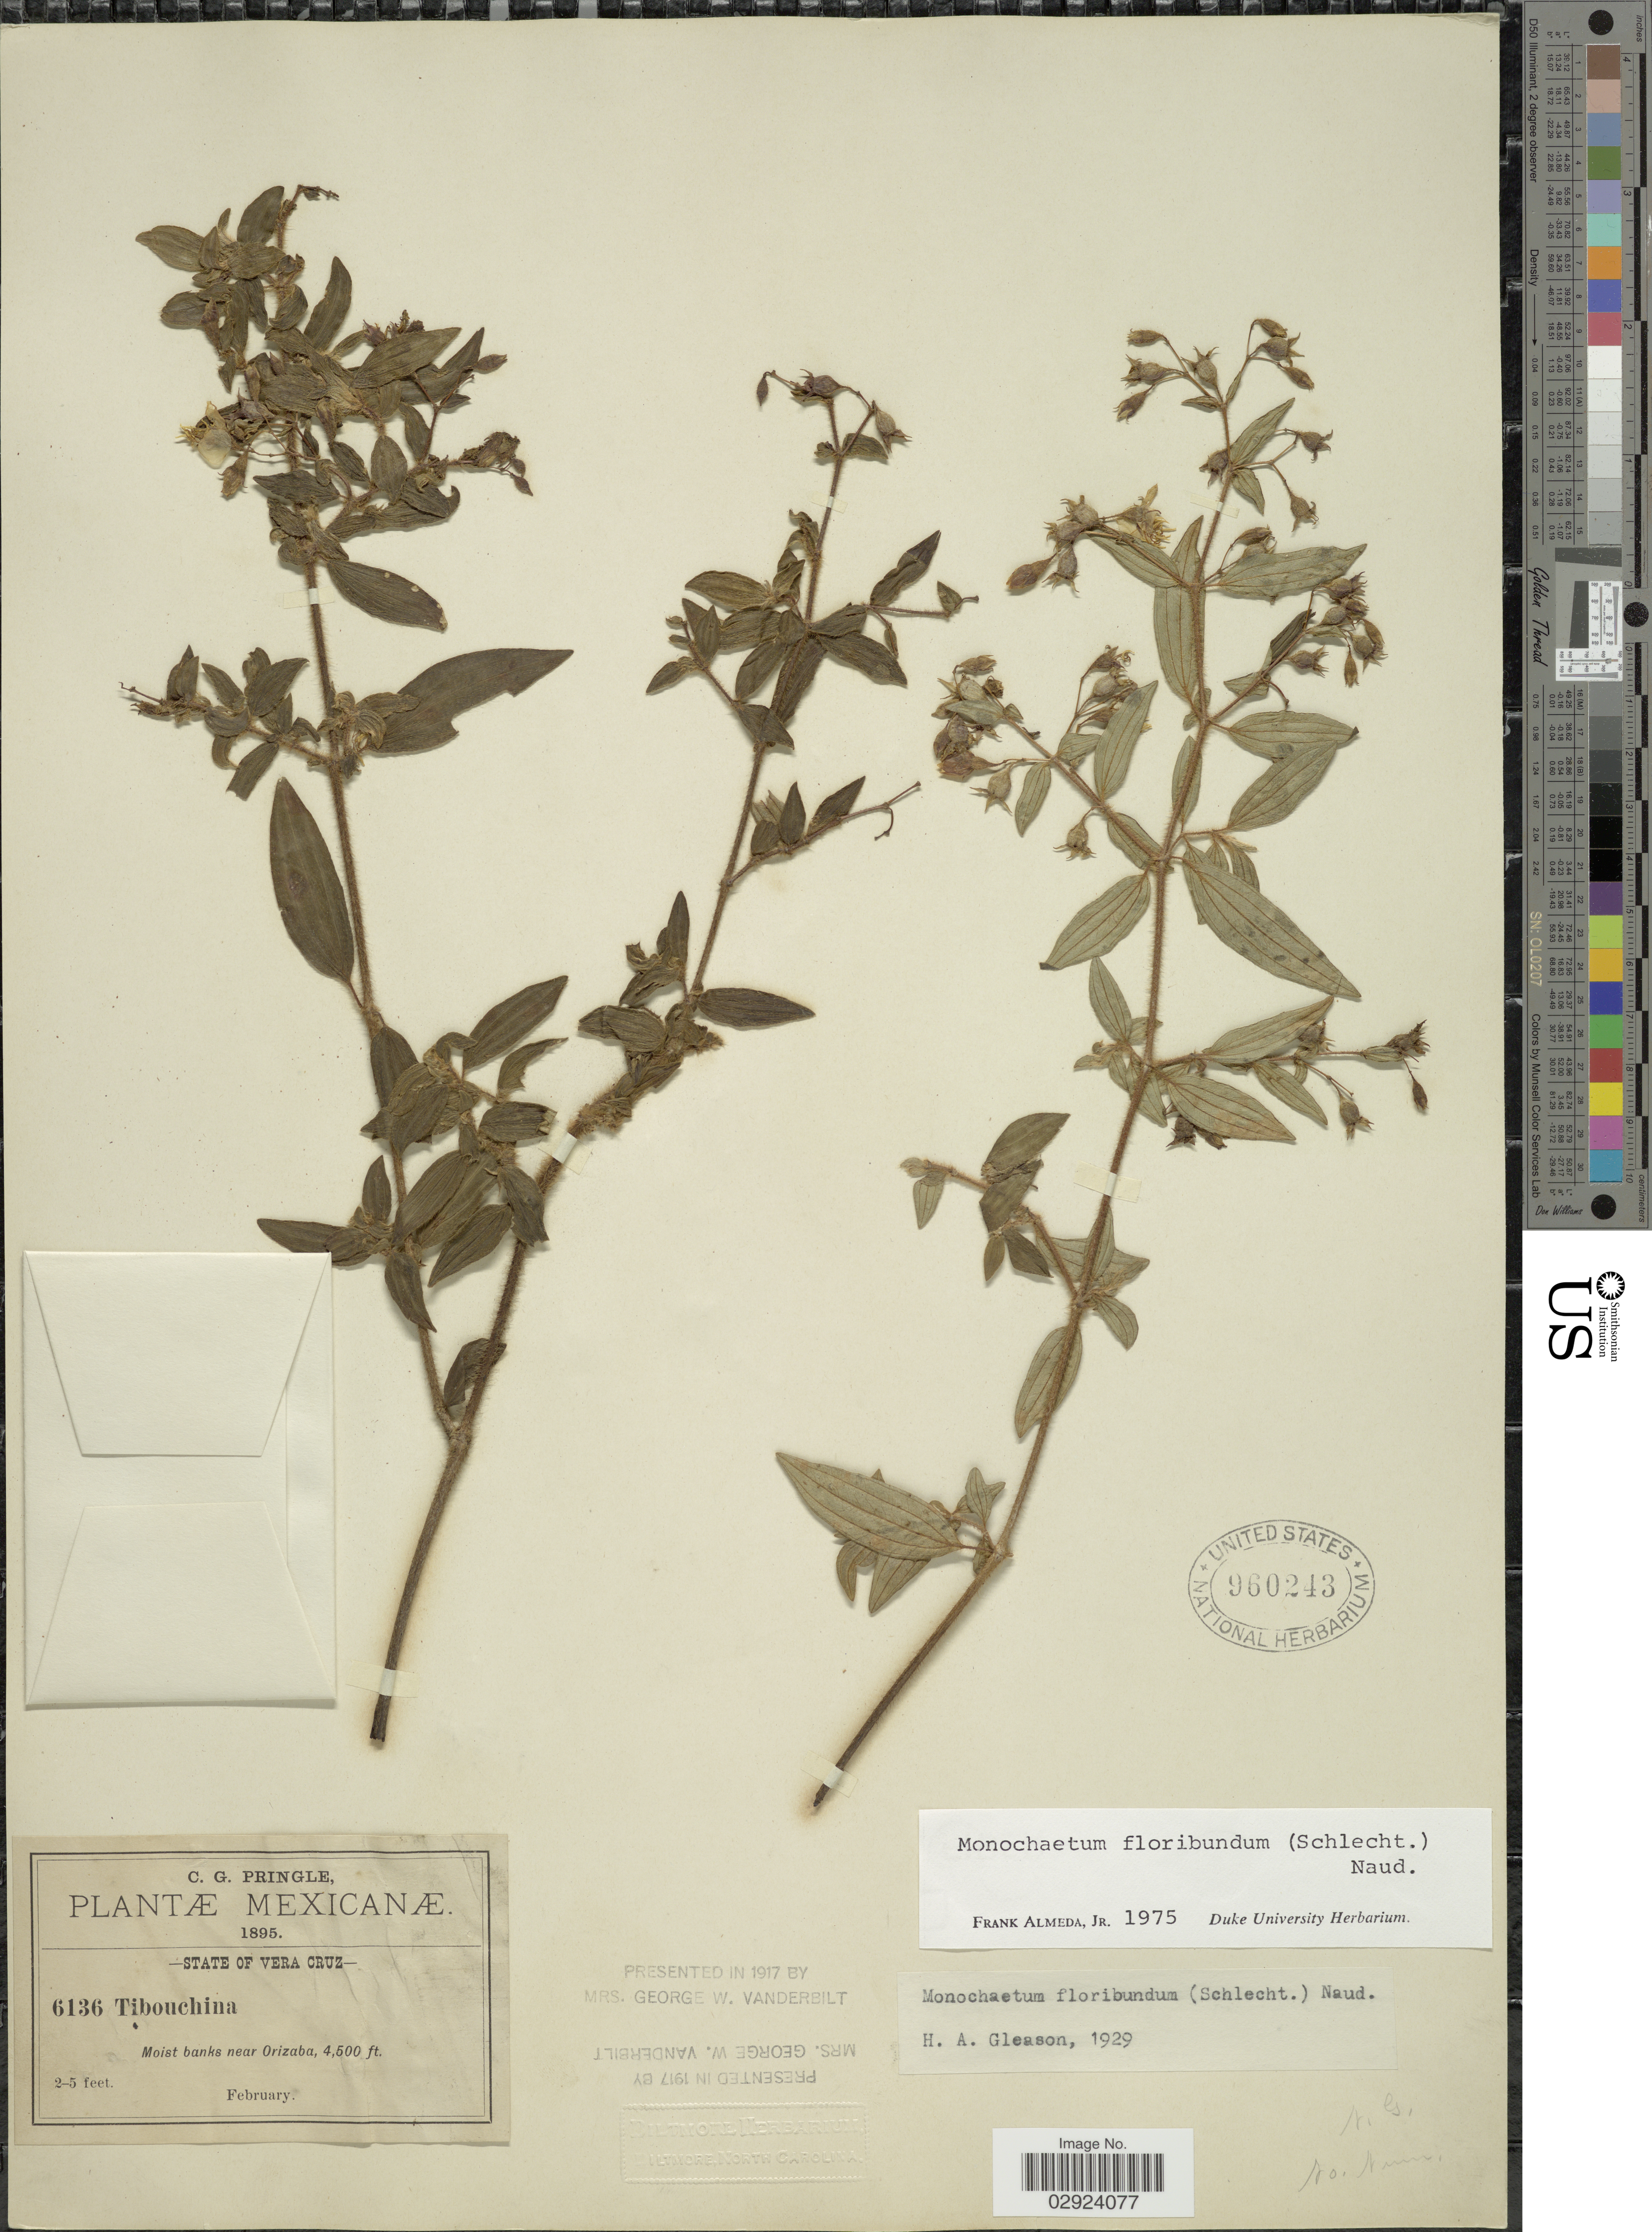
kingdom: Plantae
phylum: Tracheophyta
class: Magnoliopsida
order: Myrtales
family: Melastomataceae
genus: Monochaetum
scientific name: Monochaetum floribundum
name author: (Schltdl.) Naudin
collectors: C. G. Pringle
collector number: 6136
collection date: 1895-02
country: Mexico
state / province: Veracruz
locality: State of Vera Cruz, Moist banks near Orizaba.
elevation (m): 1372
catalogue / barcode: US 960243